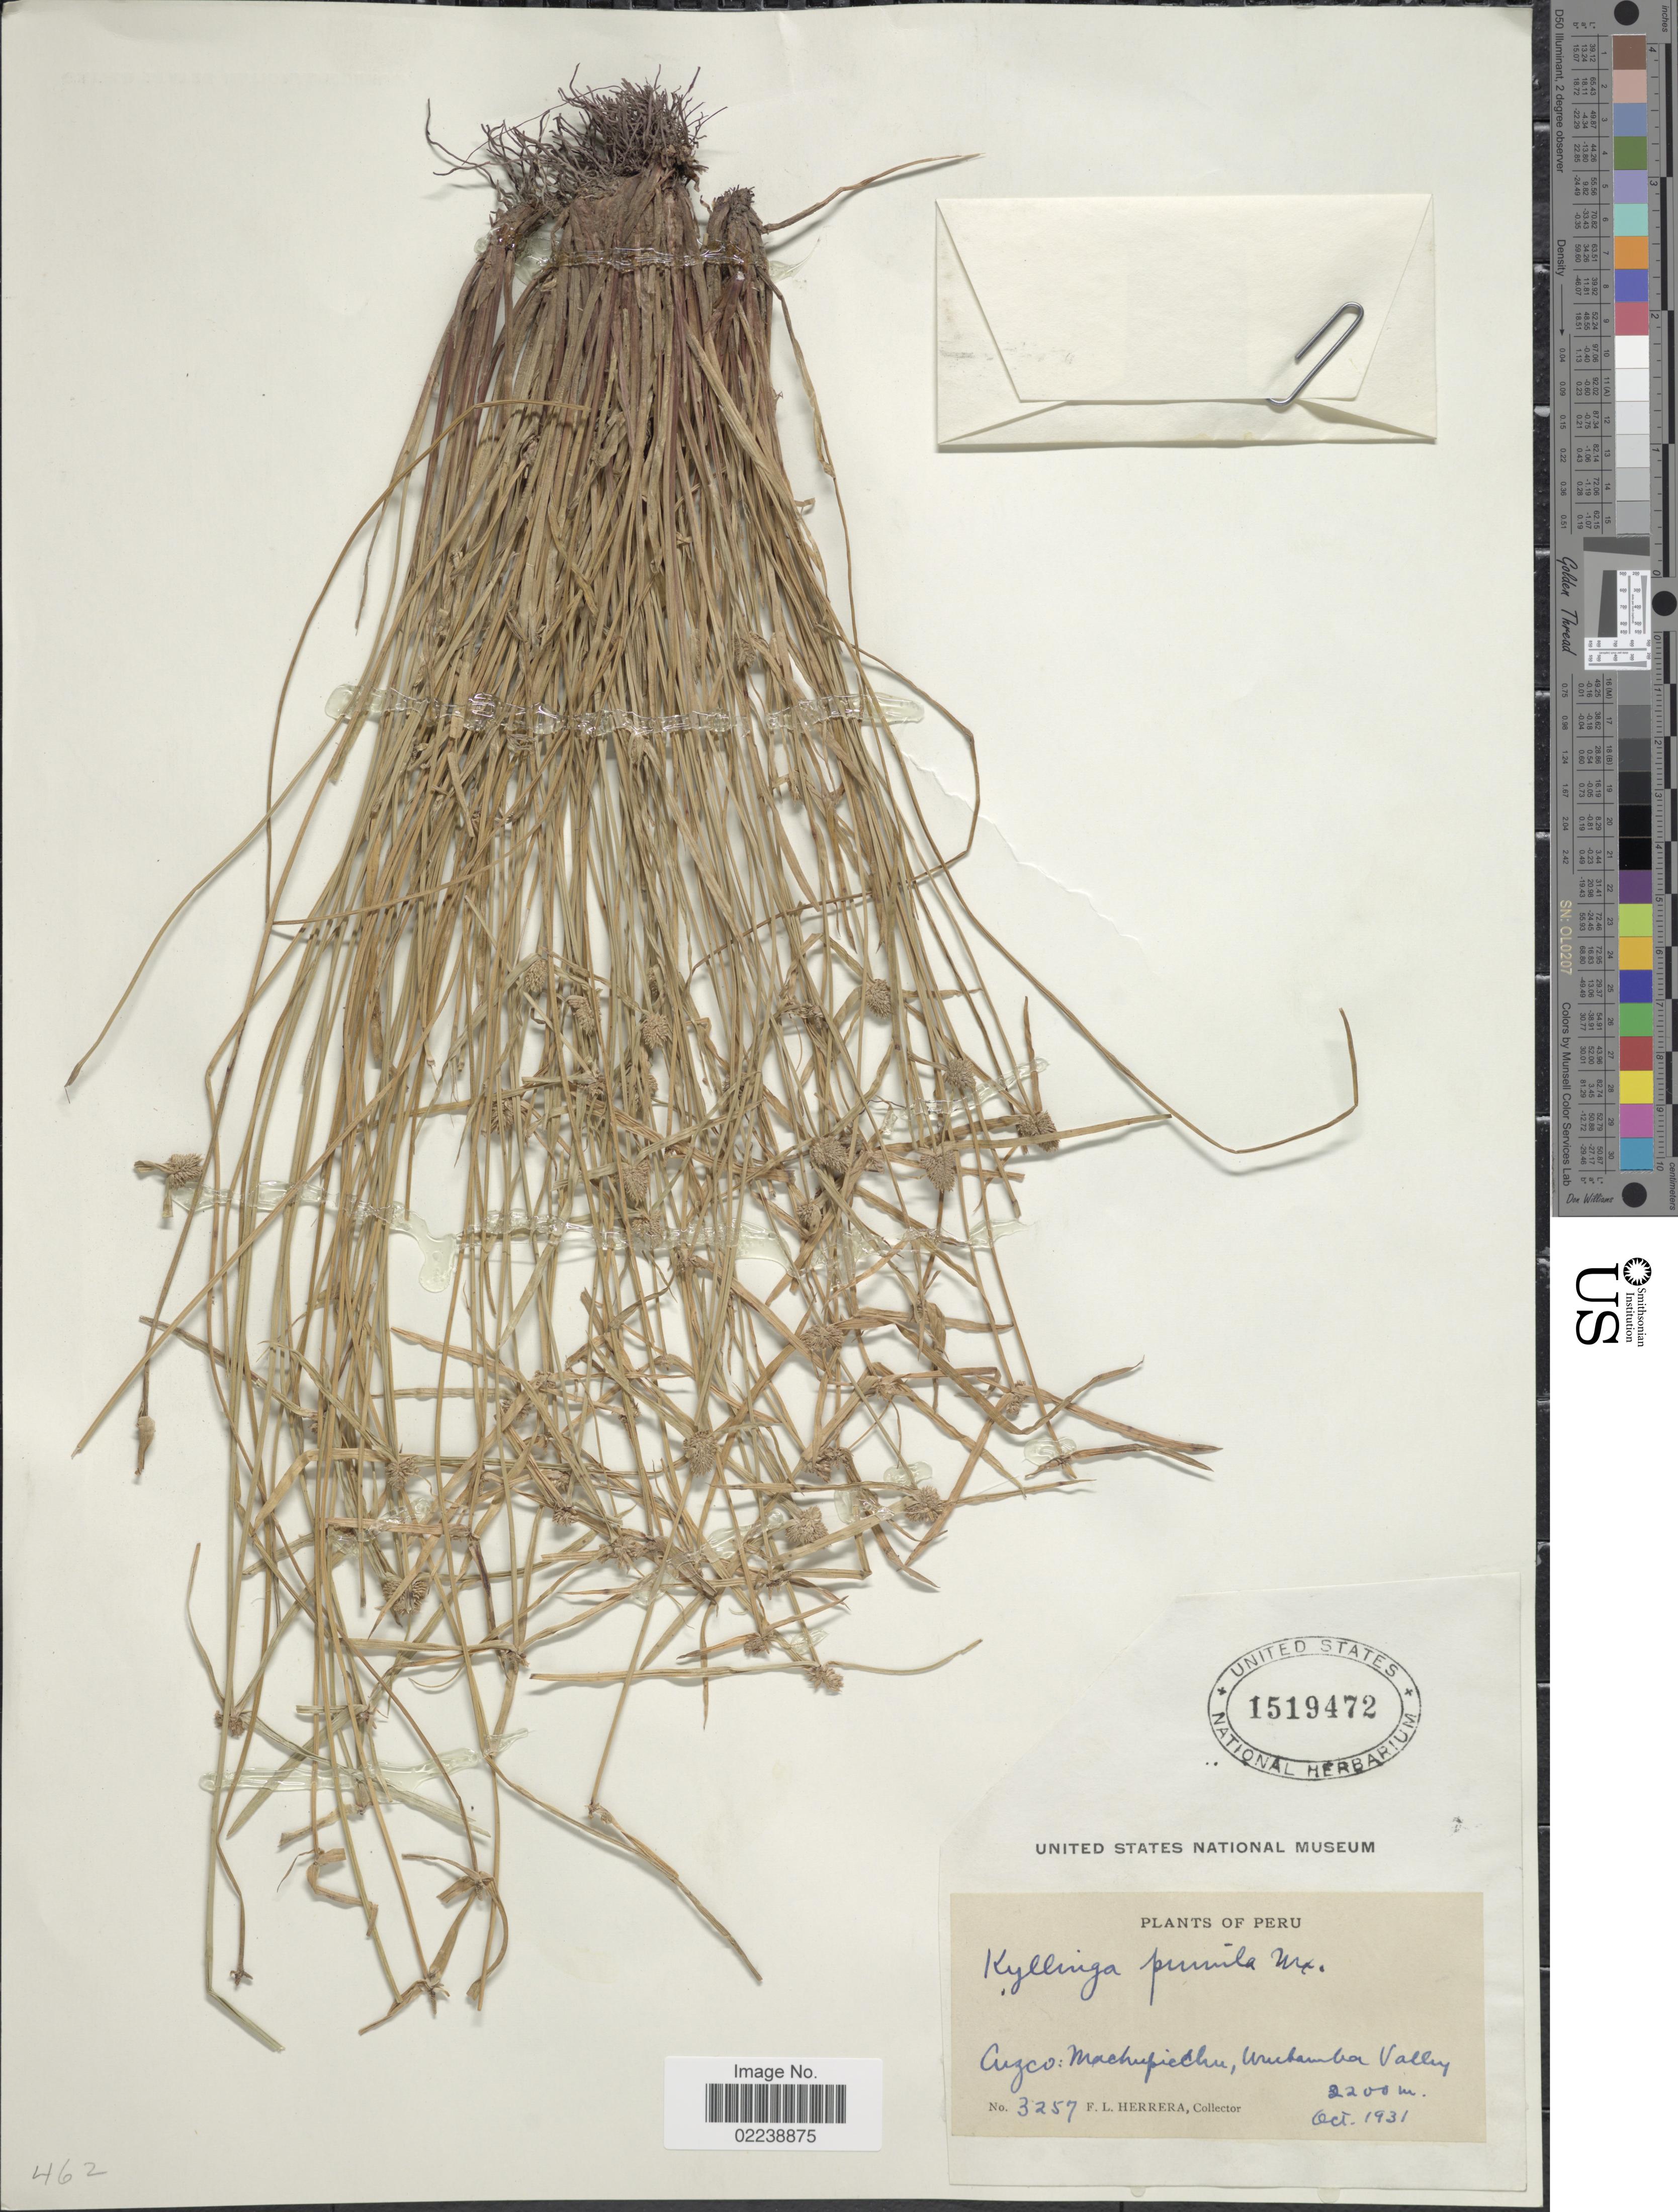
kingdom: Plantae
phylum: Tracheophyta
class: Liliopsida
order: Poales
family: Cyperaceae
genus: Cyperus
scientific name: Cyperus hortensis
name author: (Salzm. ex Steud.) Dorr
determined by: Strong, Mark T., (BOT), Smithsonian Institution - National Museum of Natural History (UNITED STATES)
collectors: F. L. Herrera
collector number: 3257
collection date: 1931-10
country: Peru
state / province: Cusco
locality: Machupicchu, Urubamba Valley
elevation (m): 2200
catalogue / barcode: US 1519472